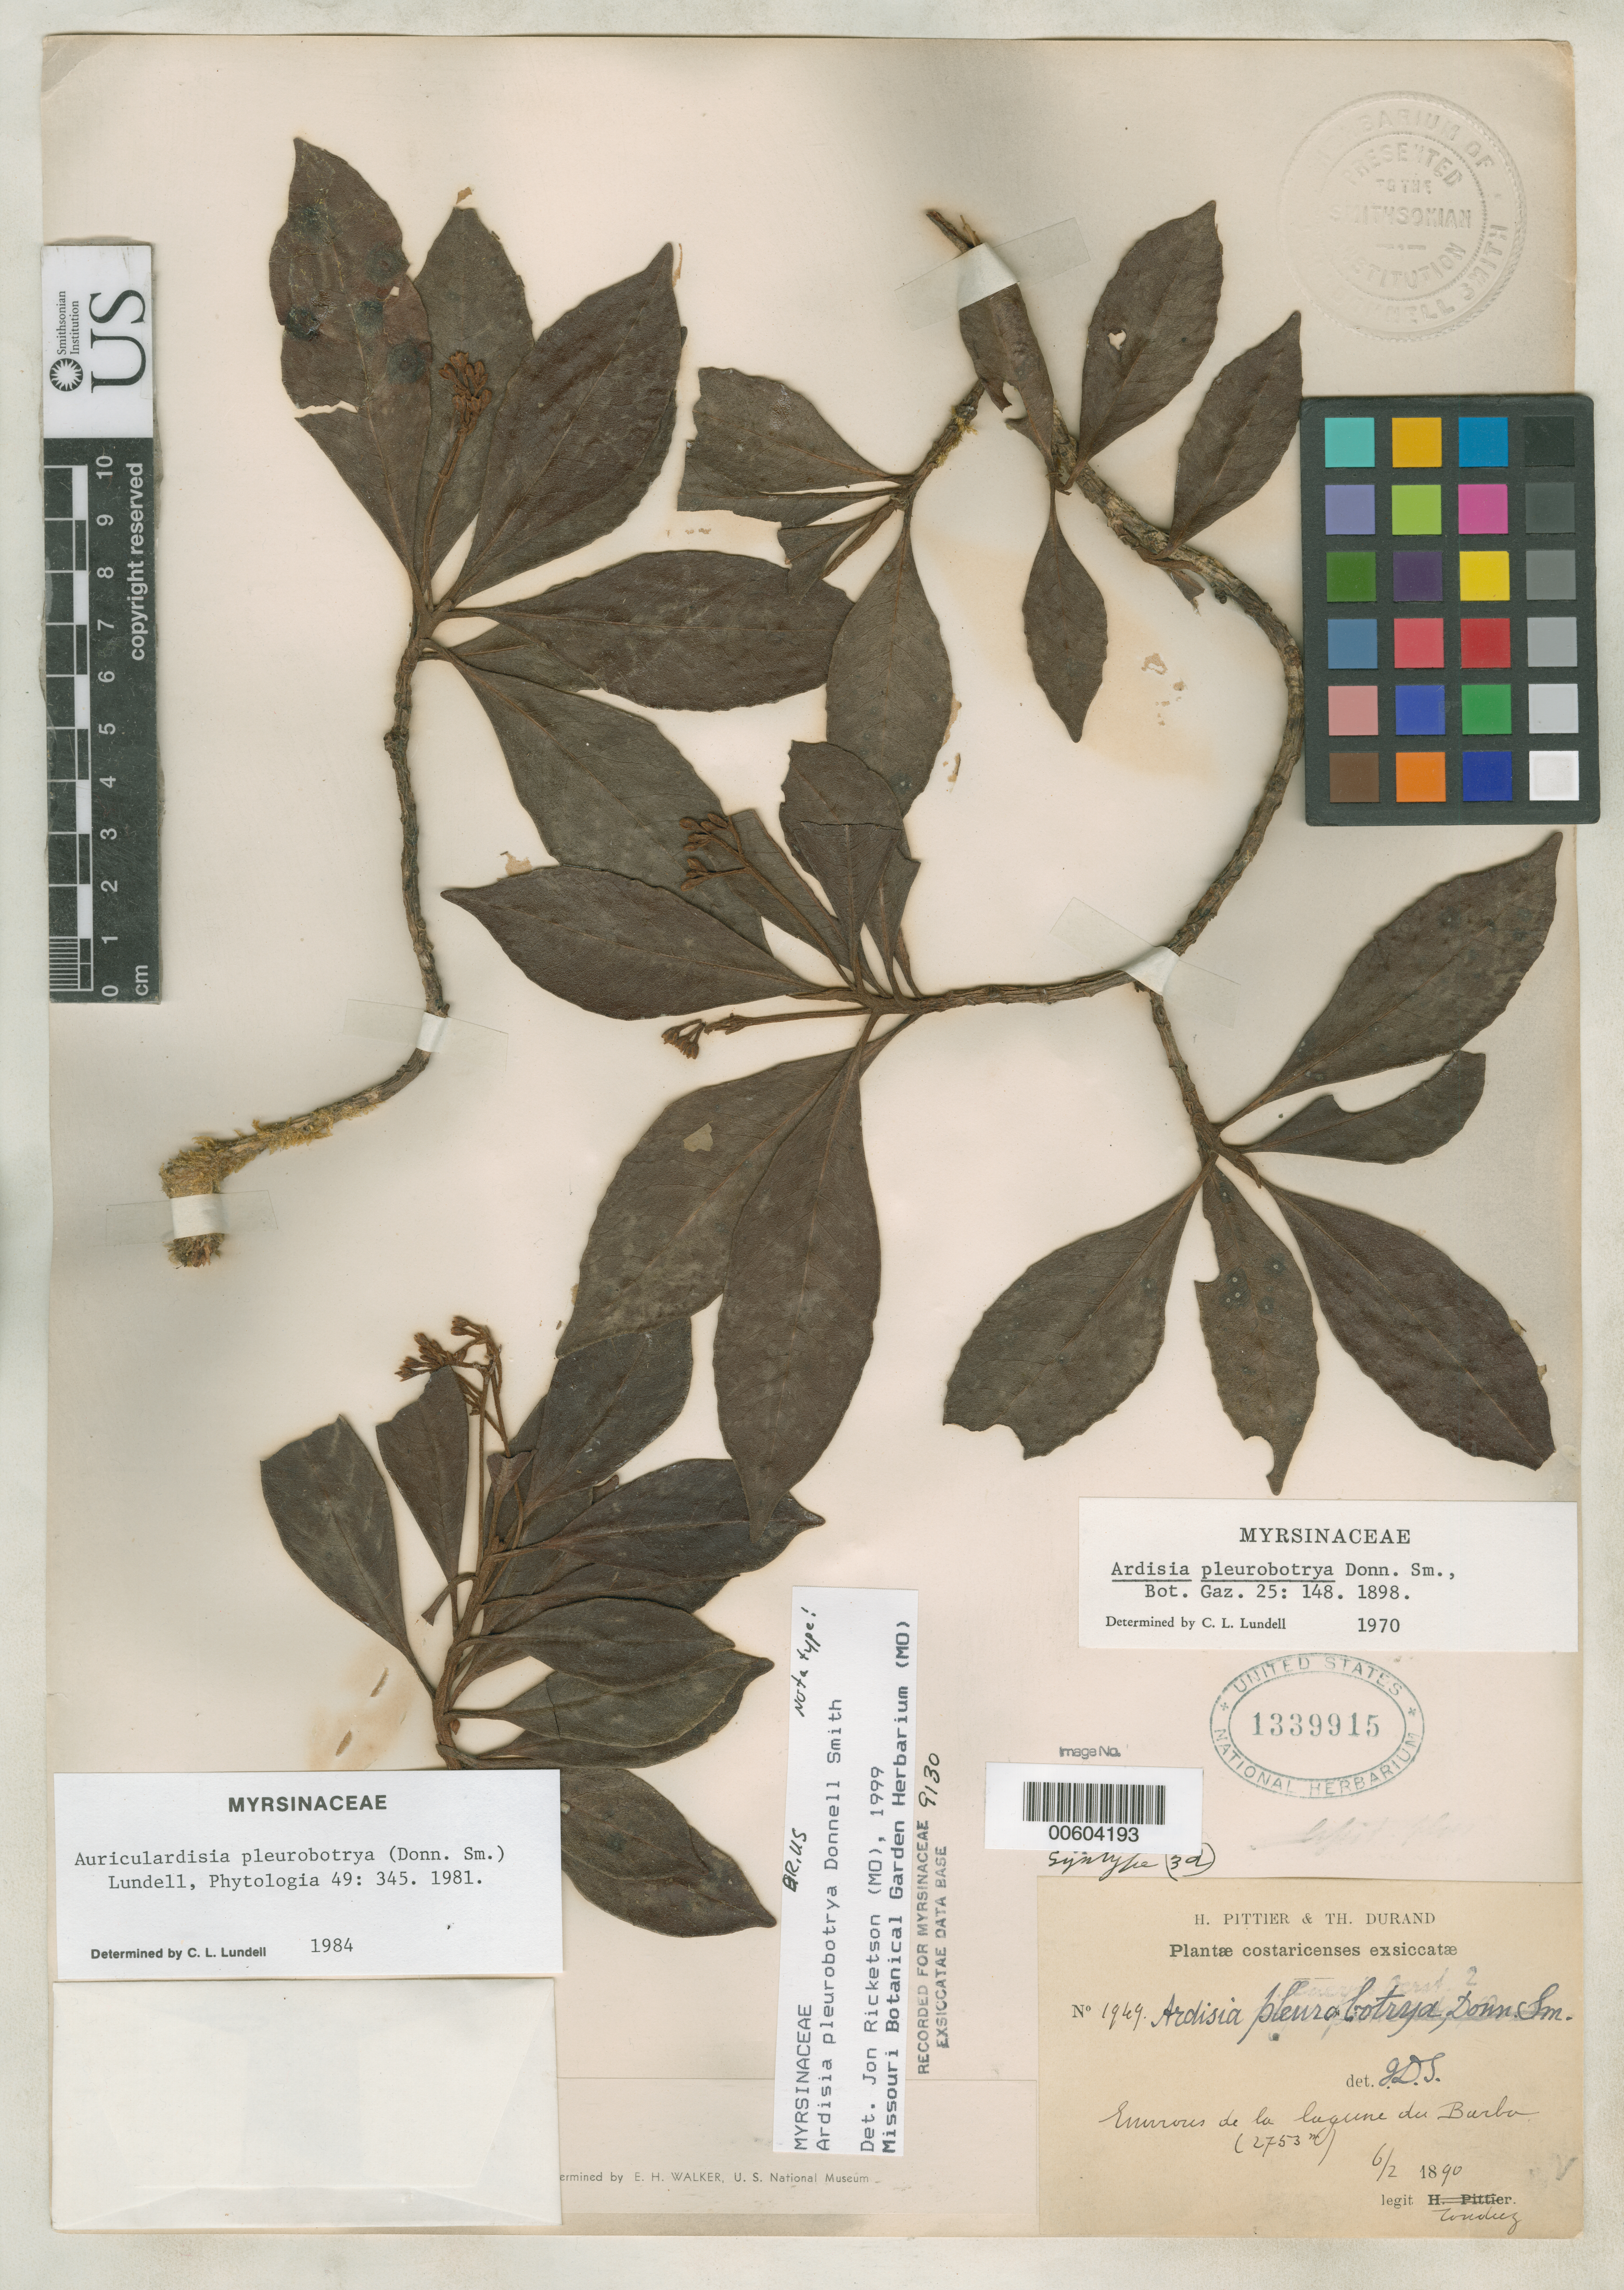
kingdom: Plantae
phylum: Tracheophyta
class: Magnoliopsida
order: Ericales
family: Primulaceae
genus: Ardisia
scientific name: Ardisia pleurobotrya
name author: Donn. Sm.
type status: Syntype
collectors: A. Tonduz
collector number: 1949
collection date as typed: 06 Feb 1896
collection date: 1896-02-06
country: Costa Rica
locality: Envirions de La Lagune du Volcan du Barba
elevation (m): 2753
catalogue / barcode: US 1339915